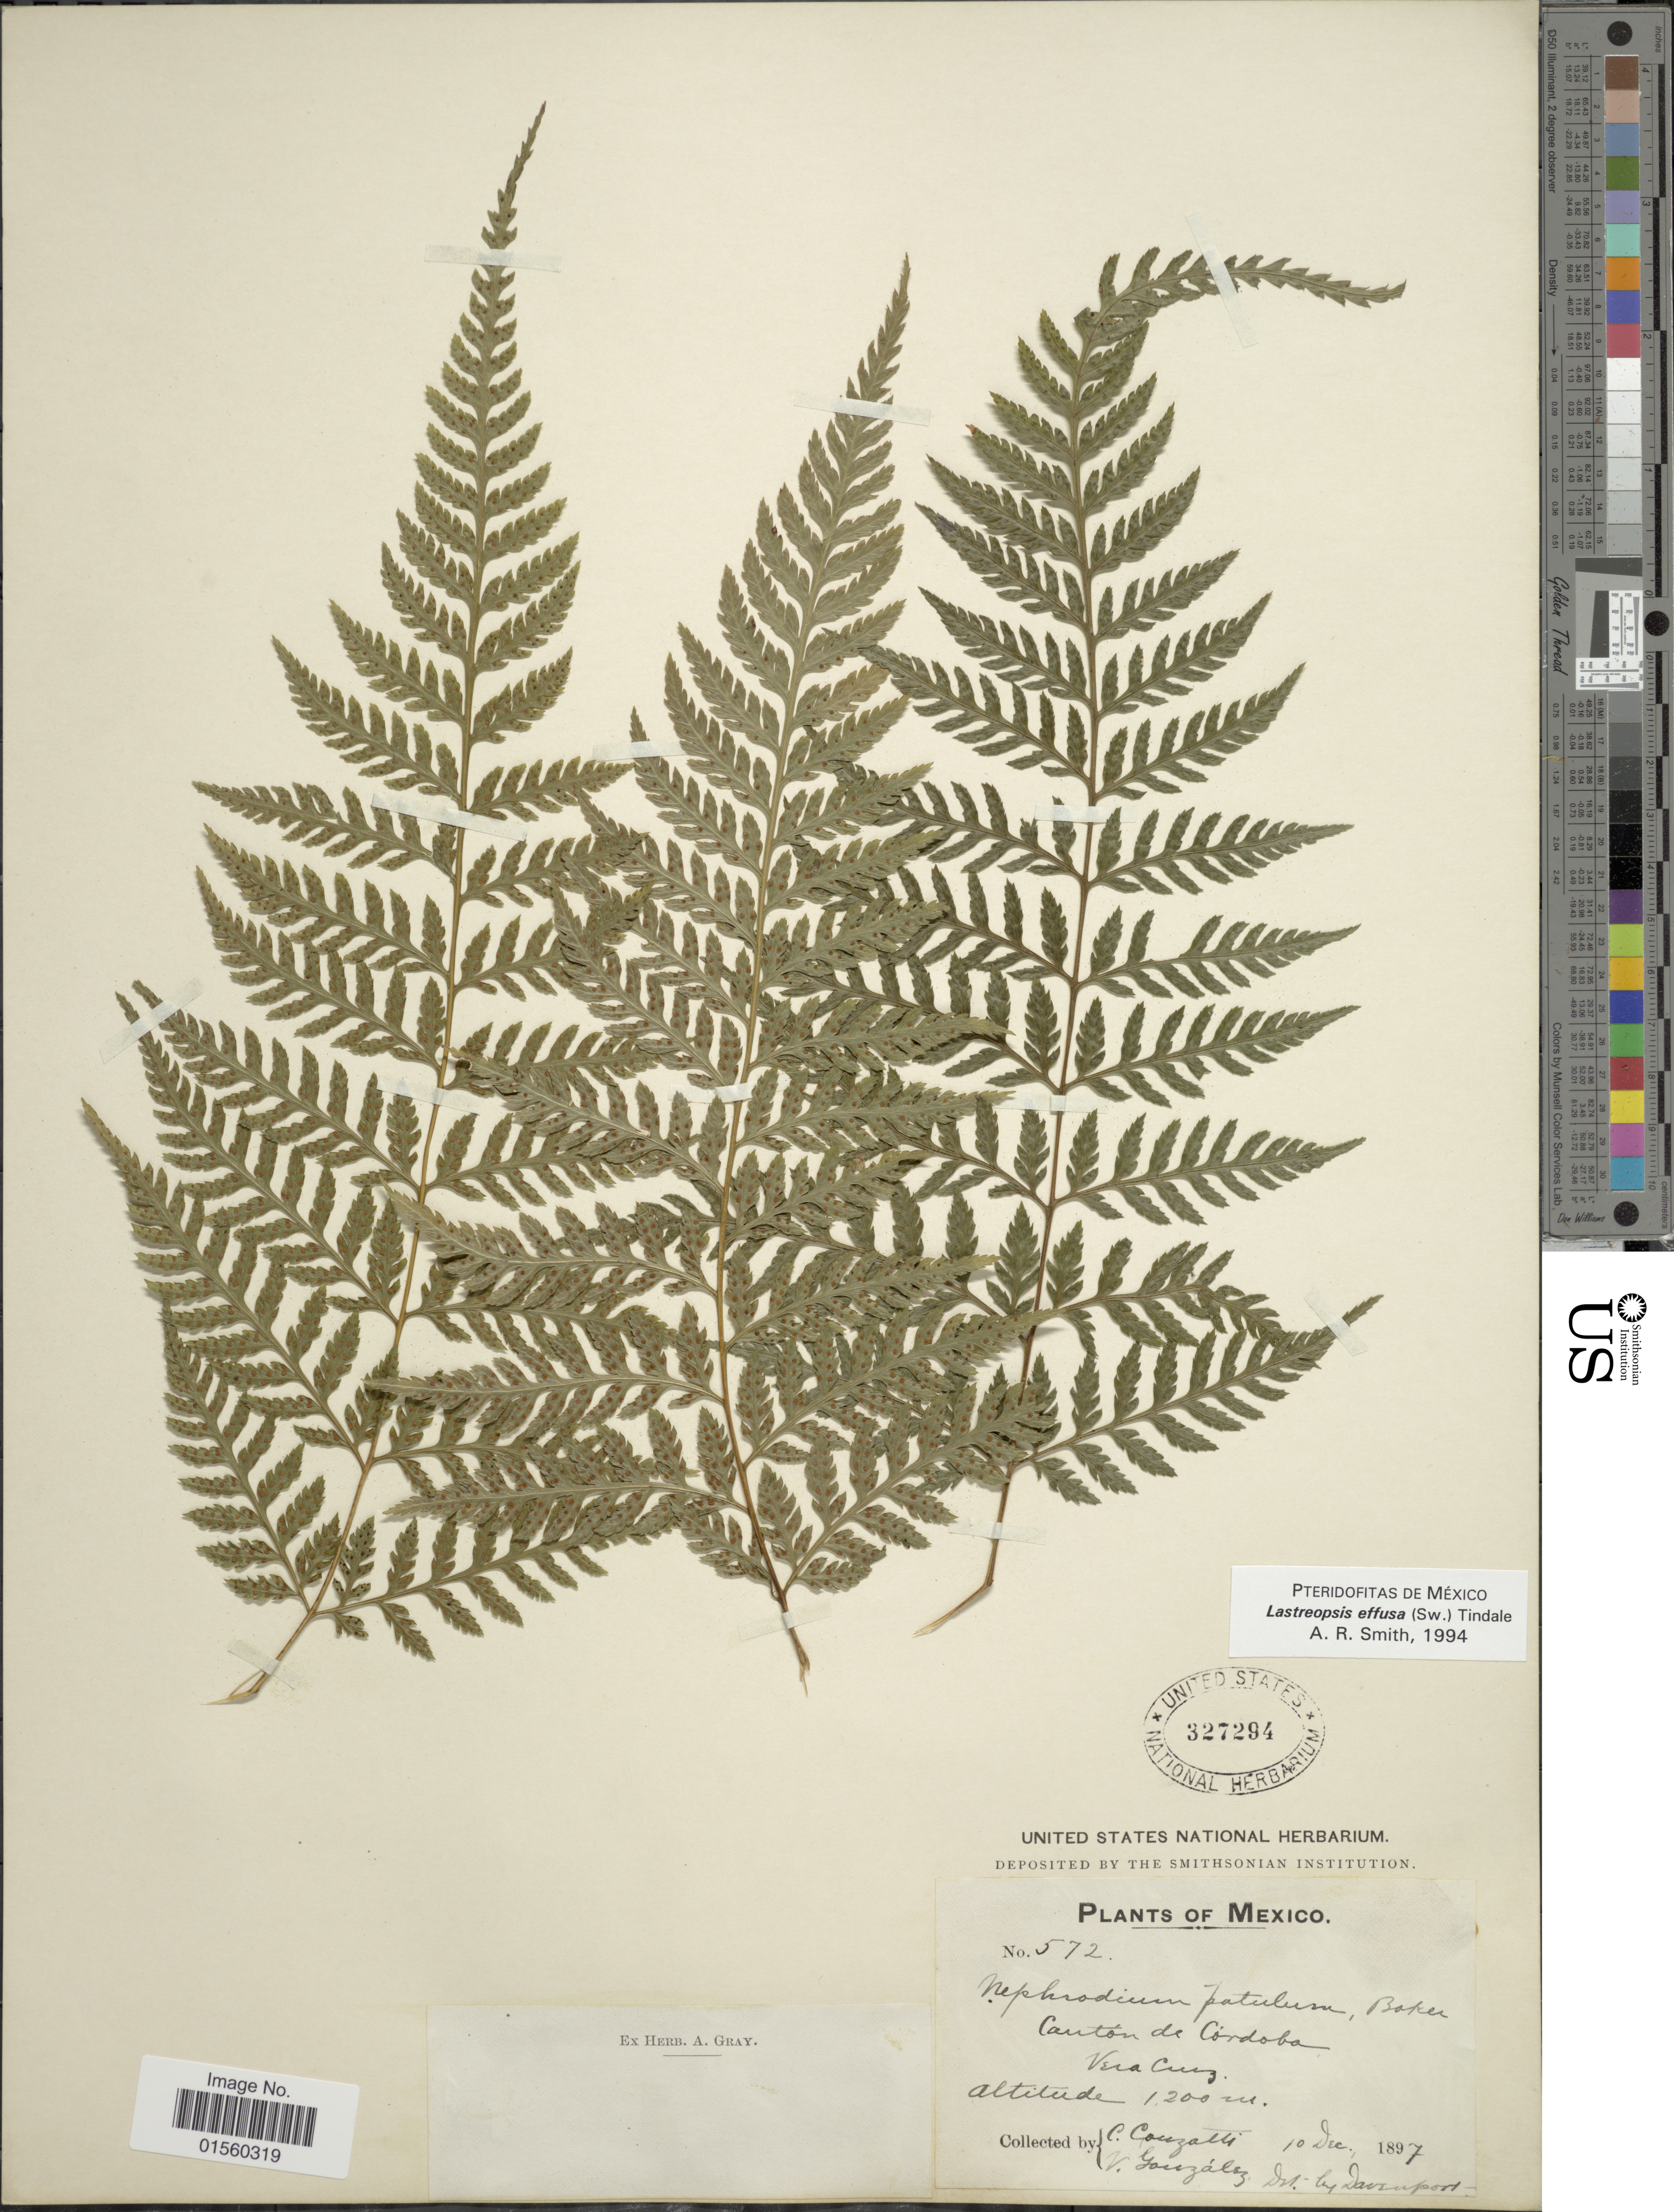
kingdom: Plantae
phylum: Tracheophyta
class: Polypodiopsida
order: Polypodiales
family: Dryopteridaceae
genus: Parapolystichum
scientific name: Parapolystichum effusum var. effusum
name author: (Sw.) Ching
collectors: C. Conzatti & V. González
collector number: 572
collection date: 1897-12-10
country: Mexico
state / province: Veracruz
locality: Canton de Cordoba, Vera Cruz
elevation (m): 1200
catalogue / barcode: US 327294